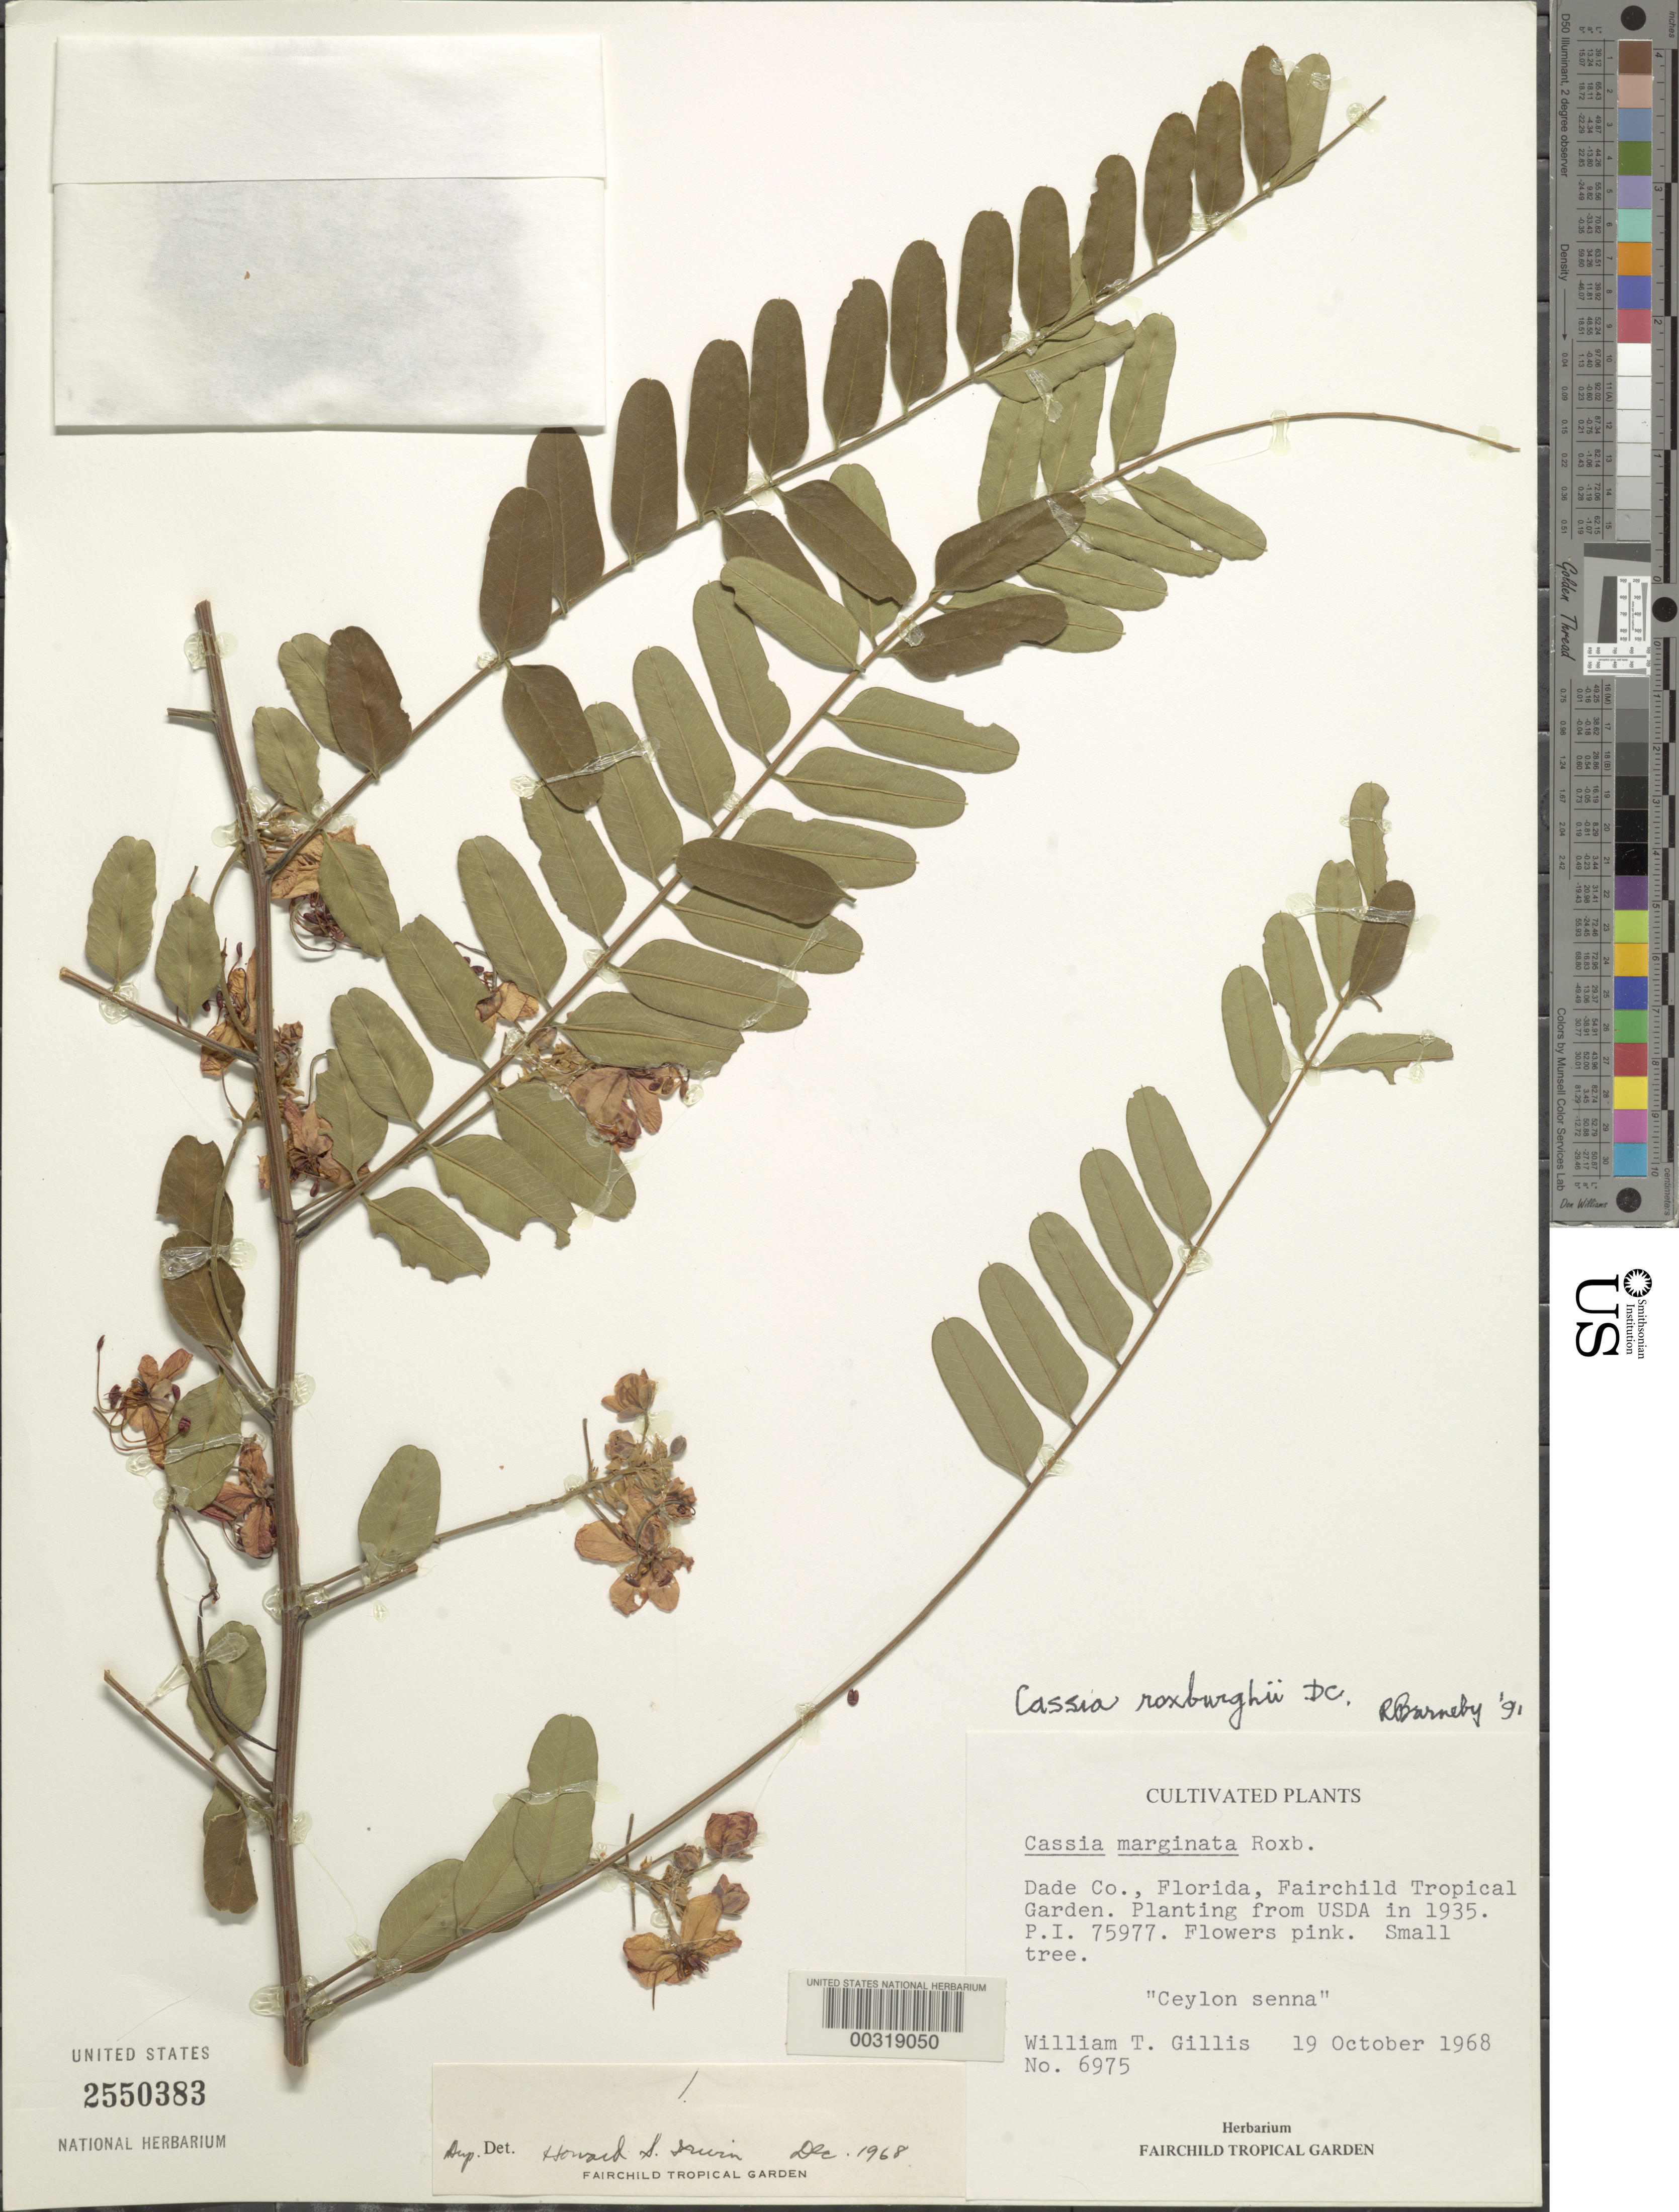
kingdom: Plantae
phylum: Tracheophyta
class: Magnoliopsida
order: Fabales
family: Fabaceae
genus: Cassia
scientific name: Cassia roxburghii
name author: Steud.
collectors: J. N. Rose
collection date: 1969-09-27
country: United States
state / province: Florida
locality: Coconut Grove, former home of David Fairchild, the Kampong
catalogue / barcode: US 2550383